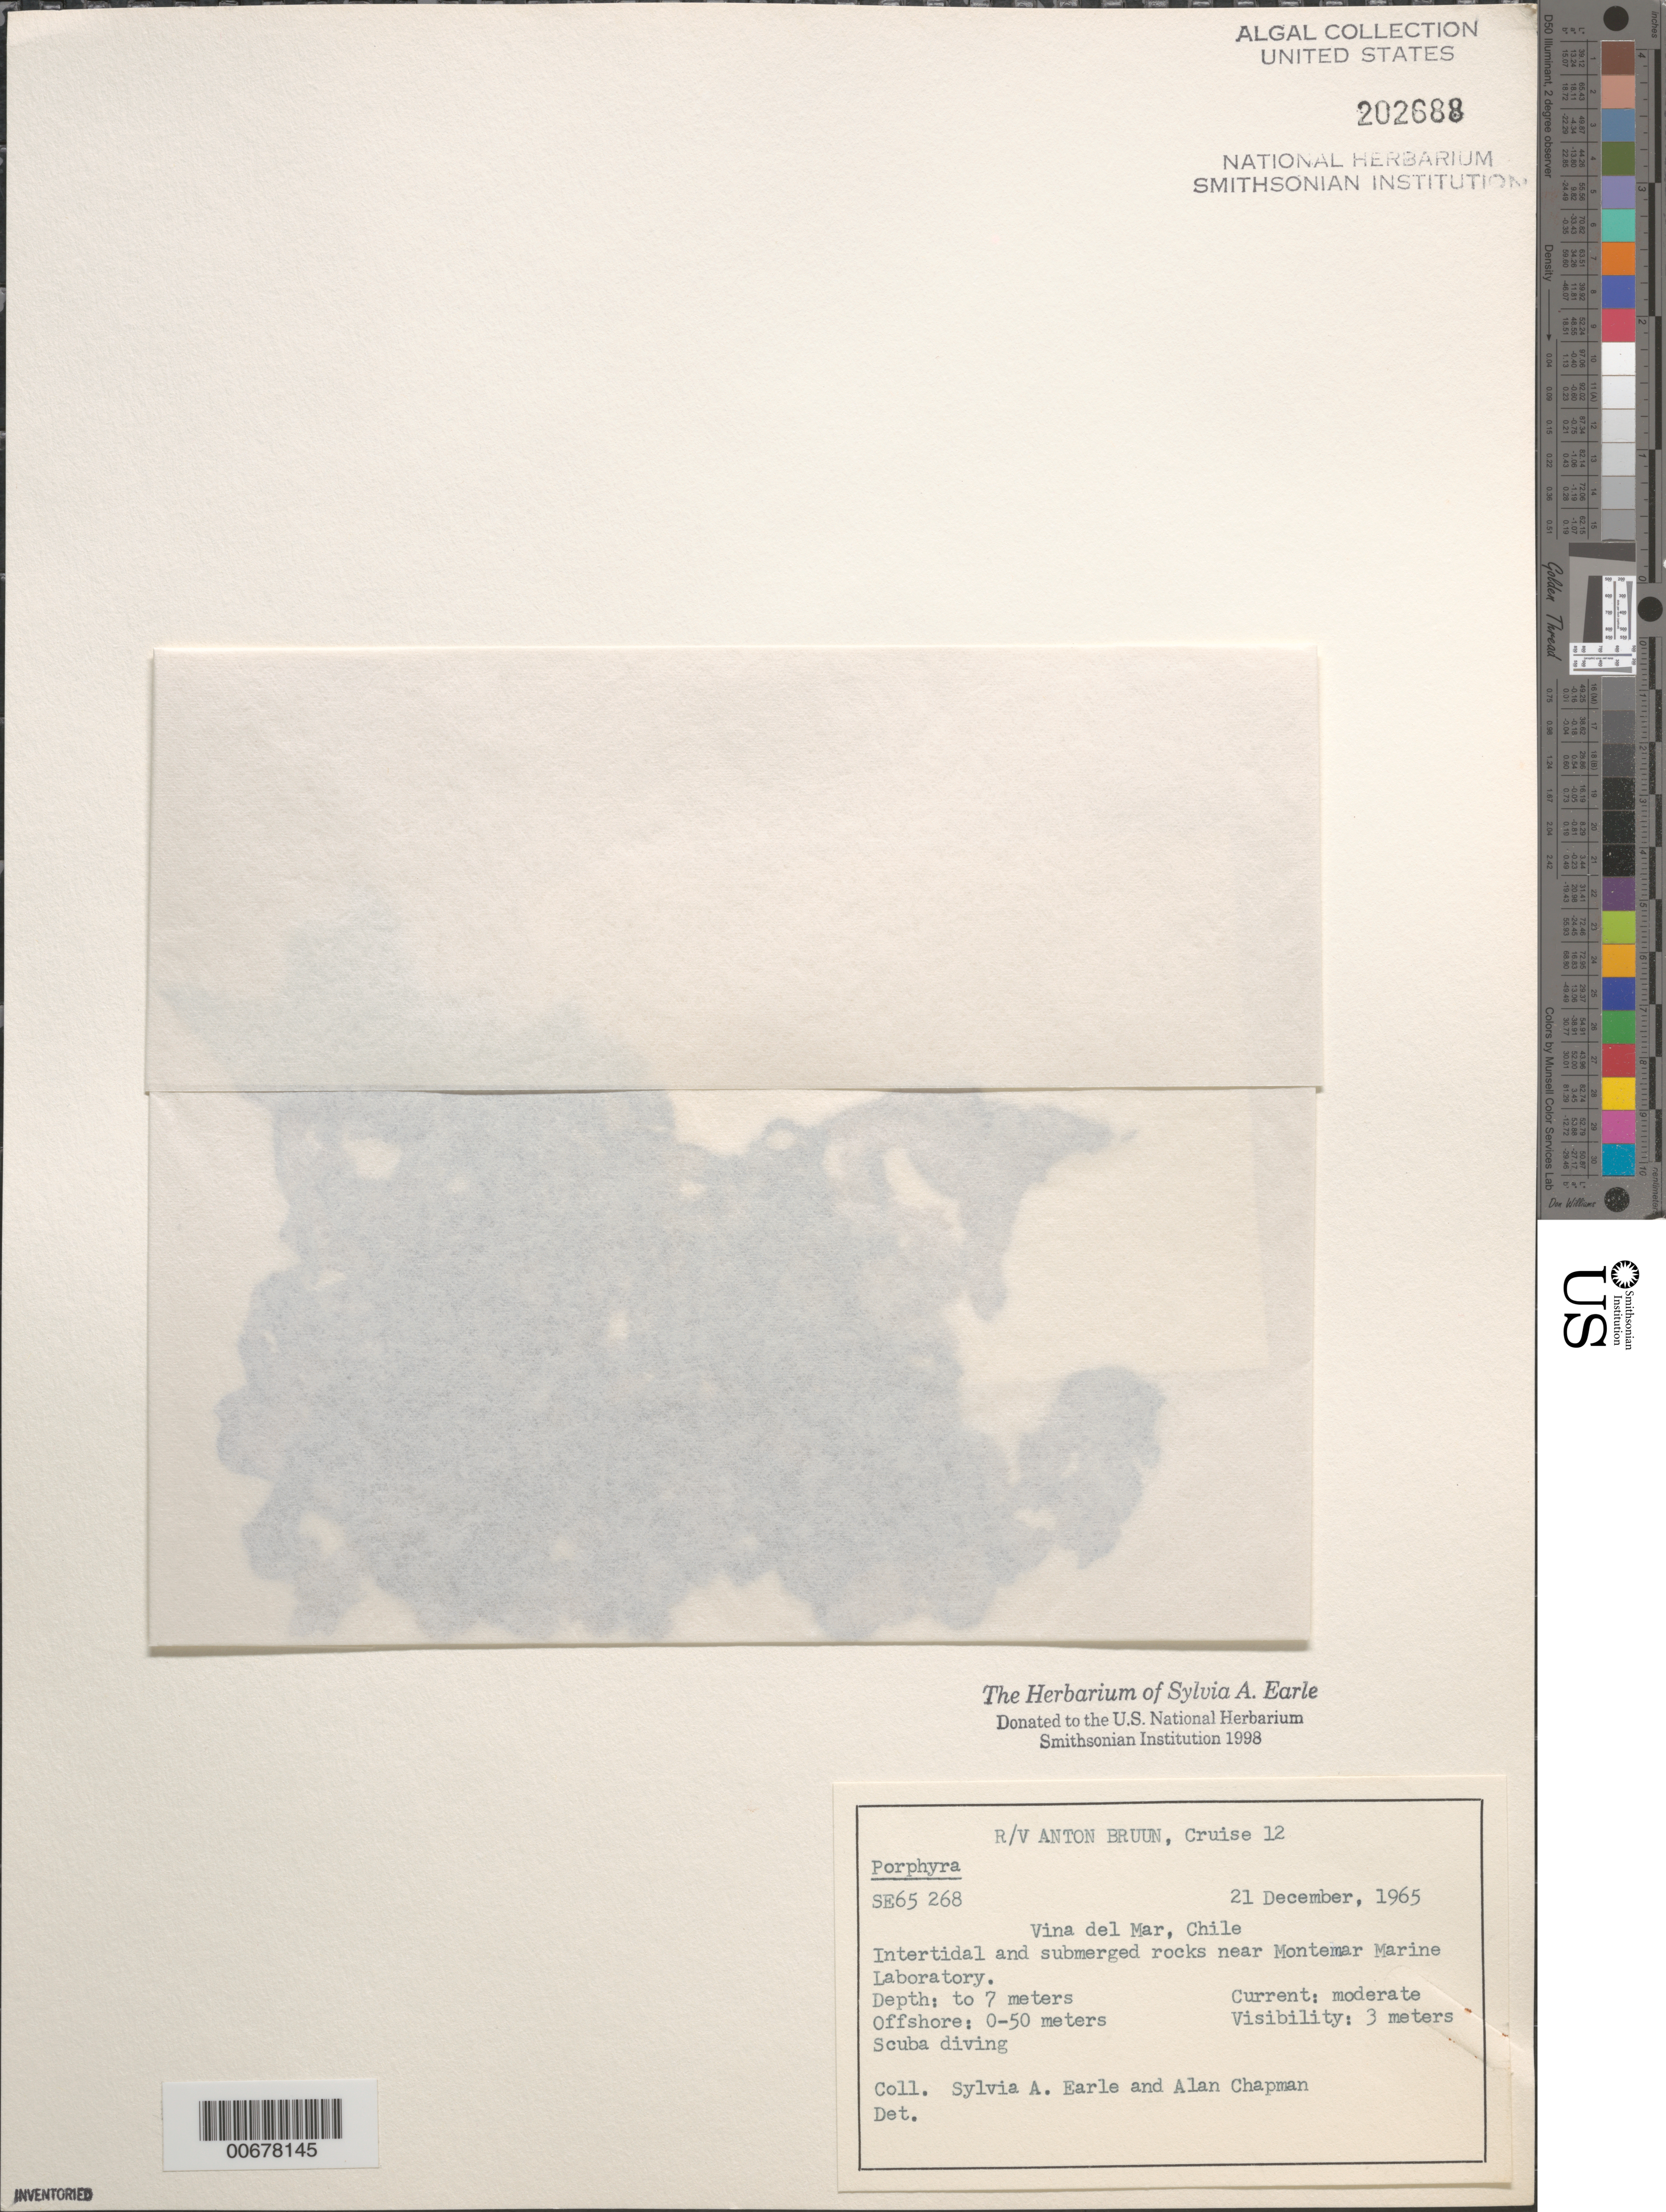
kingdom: Plantae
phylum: Rhodophyta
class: Bangiophyceae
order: Bangiales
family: Bangiaceae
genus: Porphyra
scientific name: Porphyra sp.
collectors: S. A. Earle & A. Chapman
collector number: SE 65268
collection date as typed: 21 Dec 1965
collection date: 1965-12-21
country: Chile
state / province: Valparaíso (V)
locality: Vina del Mar, near Montemar Marine Laboratory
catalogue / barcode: US 202688